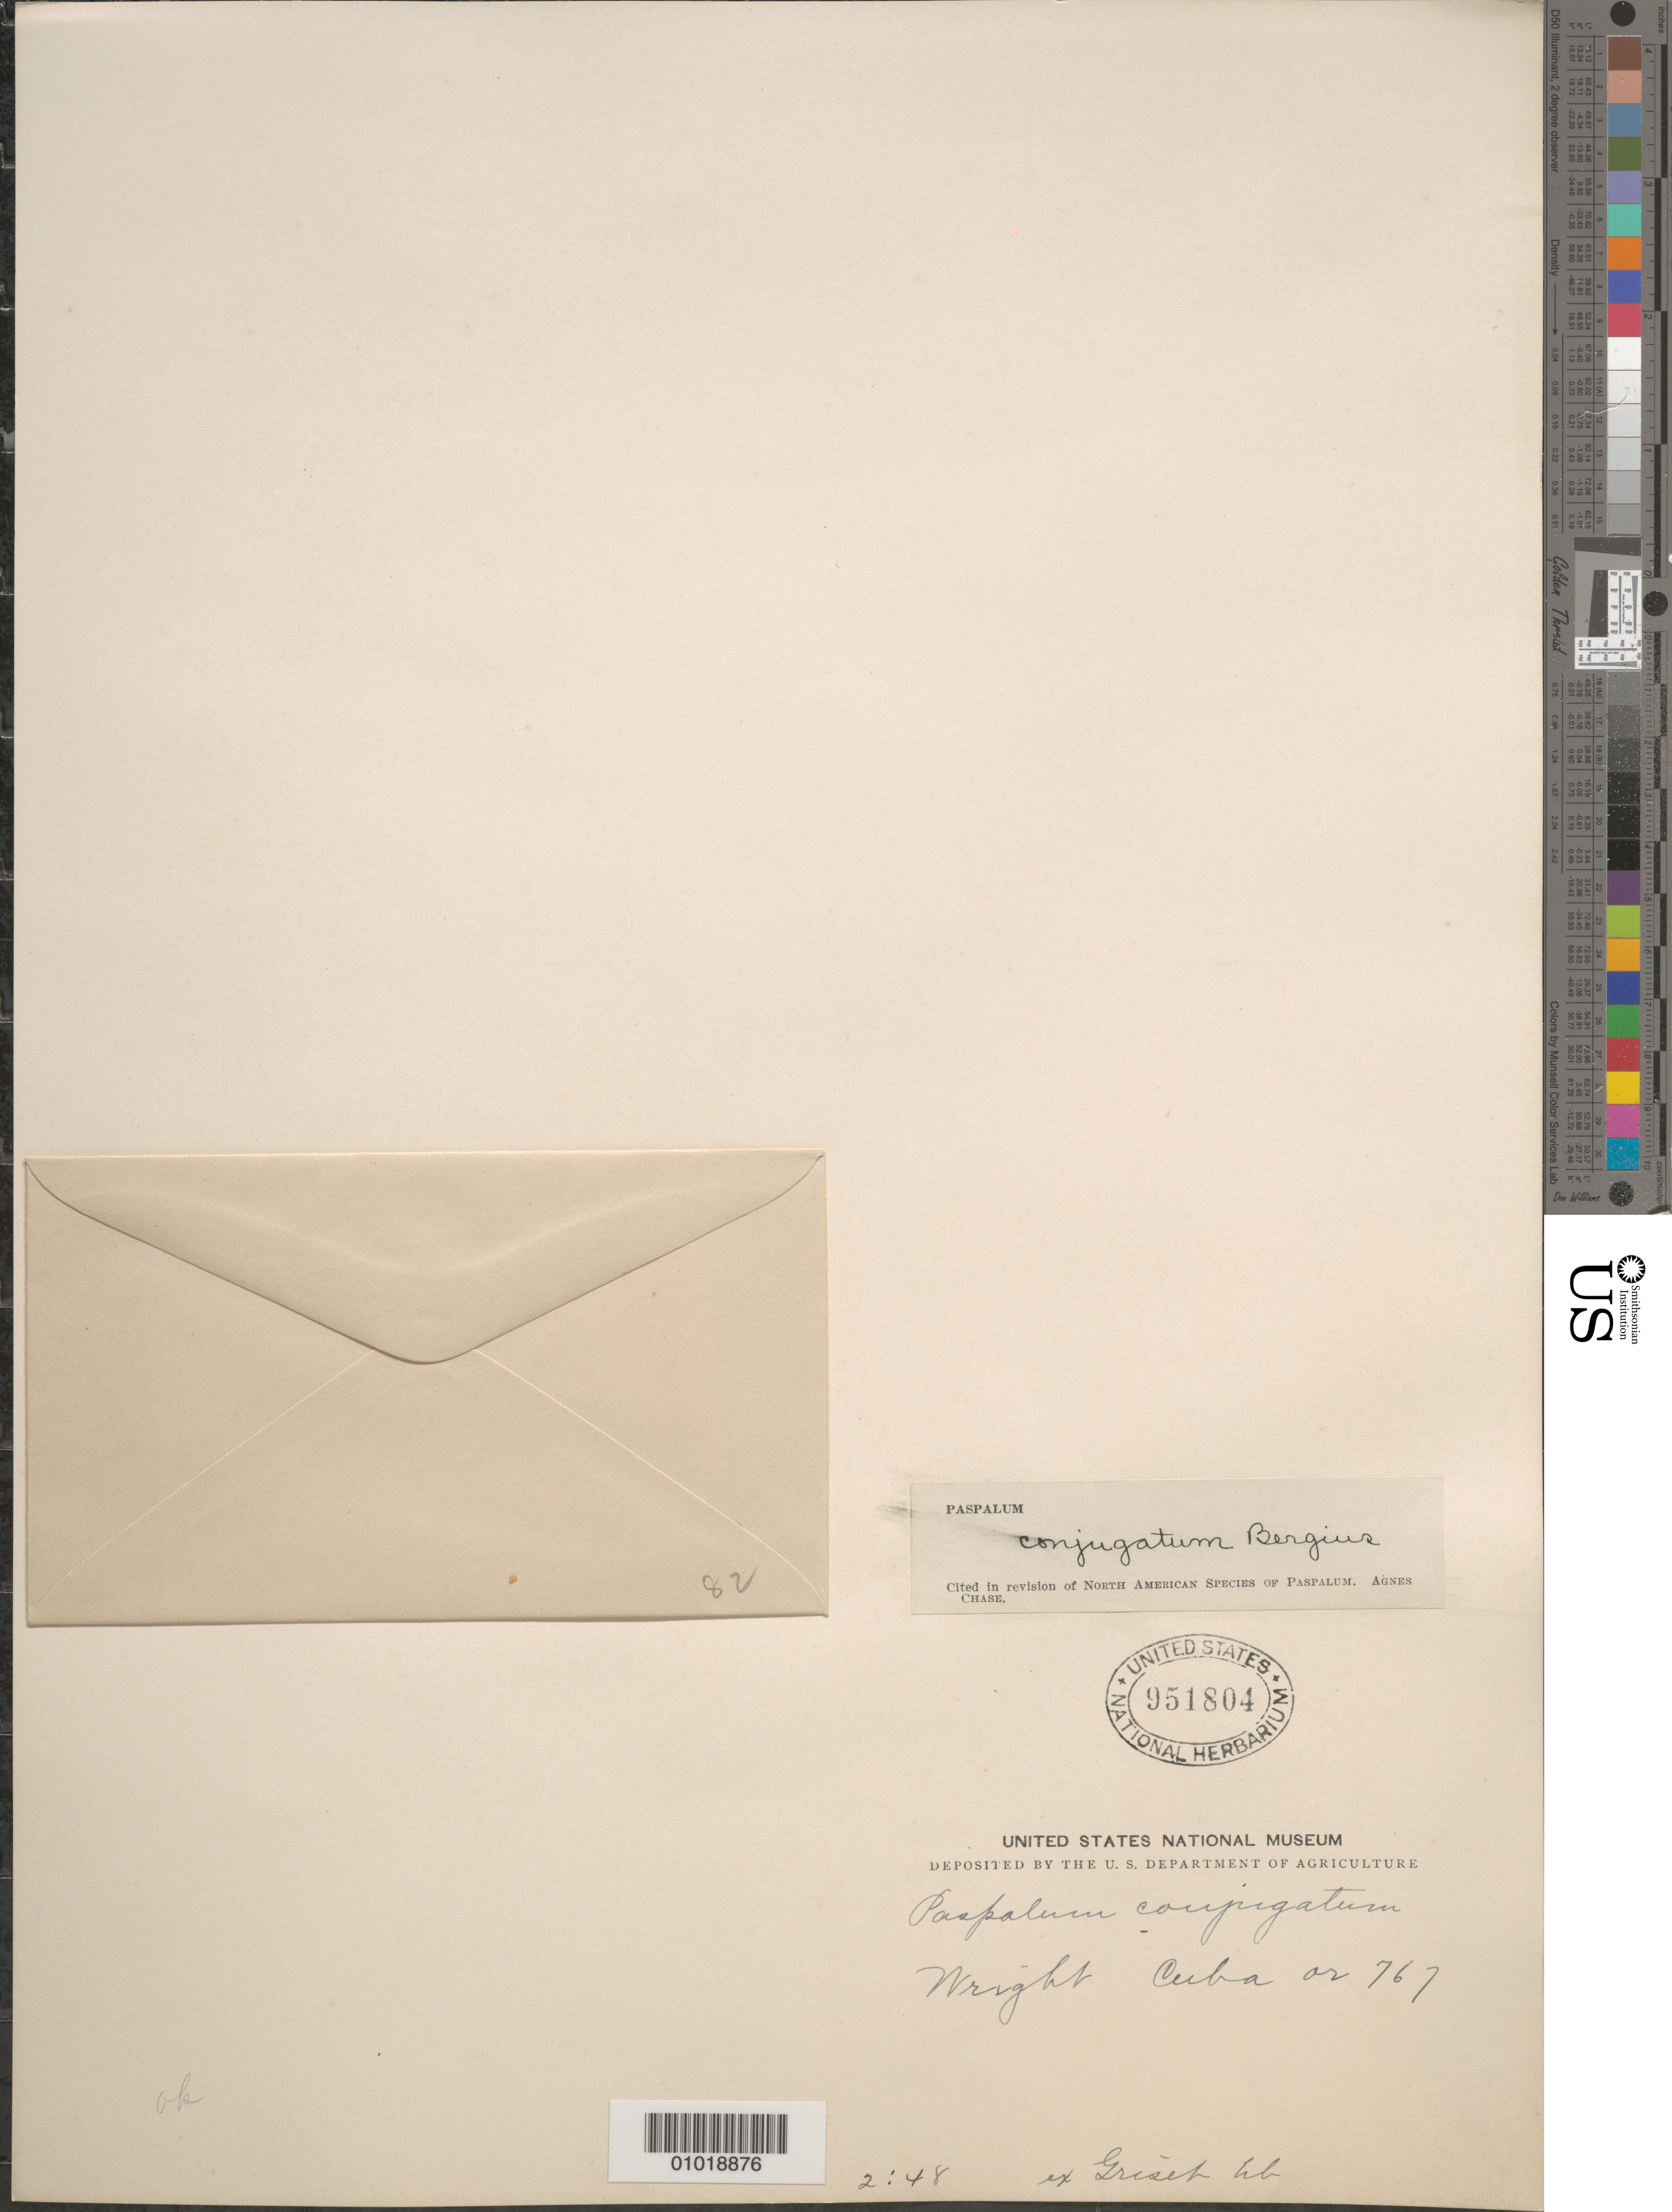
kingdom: Plantae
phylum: Tracheophyta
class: Liliopsida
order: Poales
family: Poaceae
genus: Paspalum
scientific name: Paspalum conjugatum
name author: P.J. Bergius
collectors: C. Wright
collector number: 82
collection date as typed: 1865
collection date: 1865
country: Cuba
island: Cuba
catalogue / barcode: US 951804